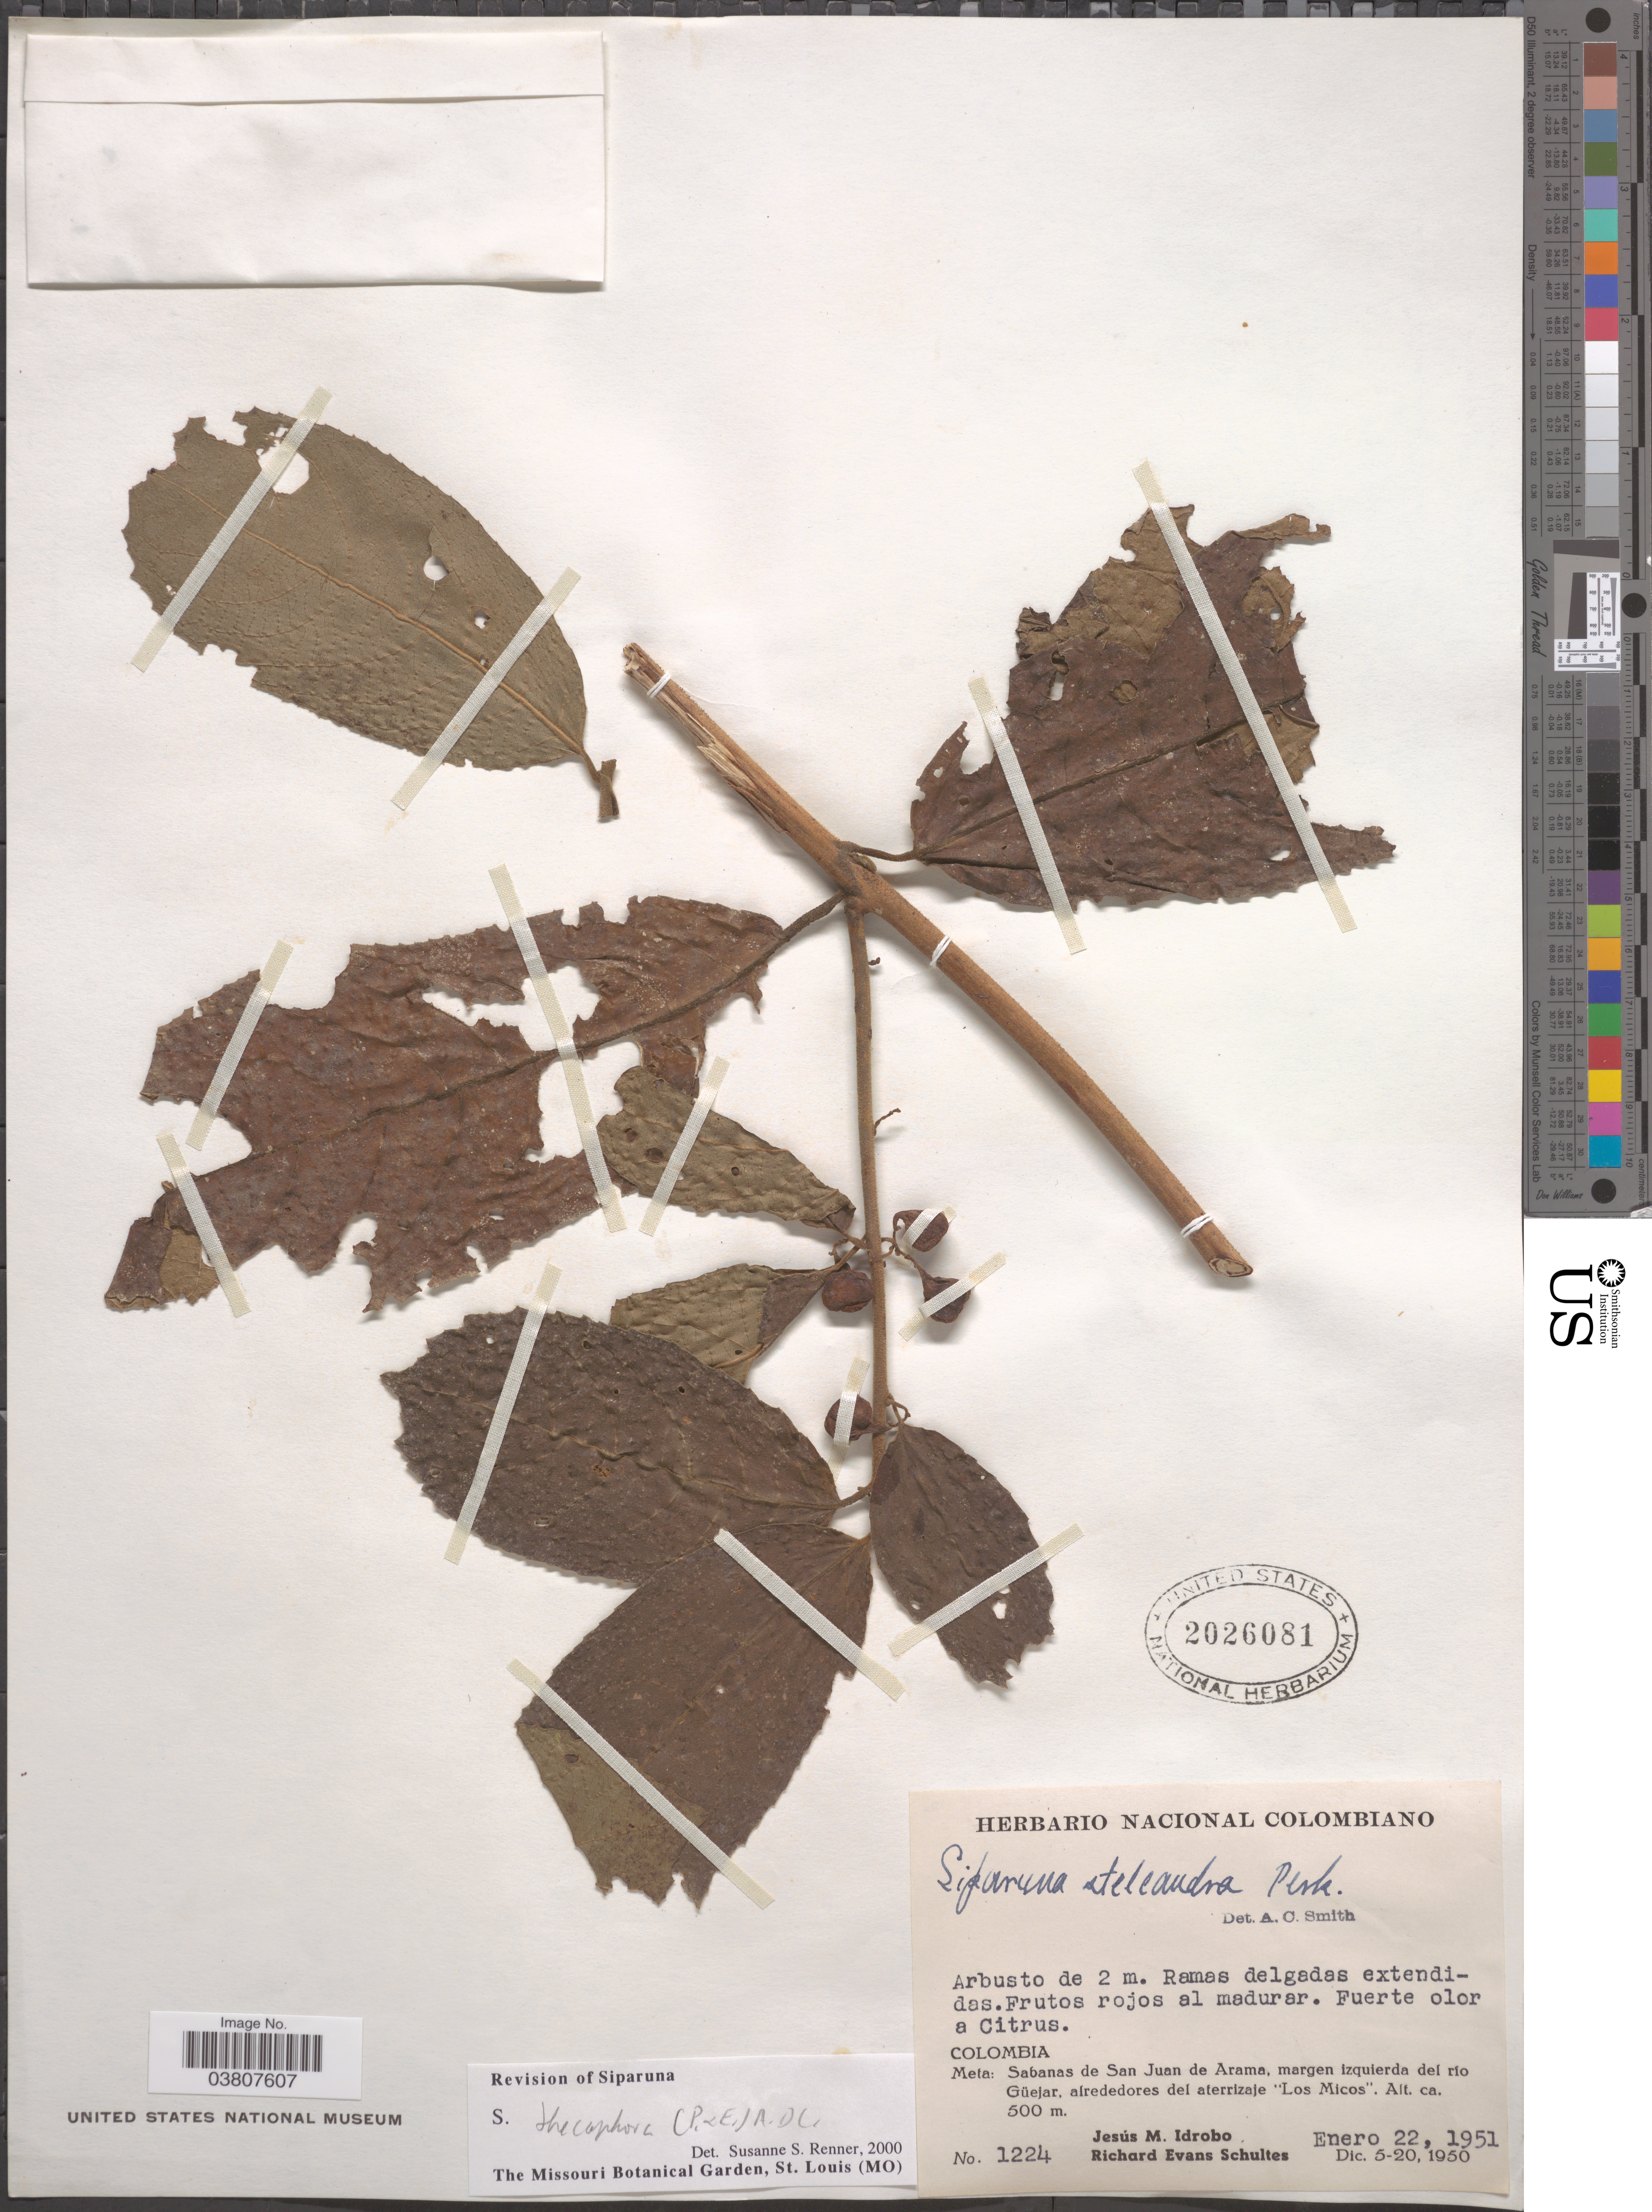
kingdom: Plantae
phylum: Tracheophyta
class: Magnoliopsida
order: Laurales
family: Siparunaceae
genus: Siparuna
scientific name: Siparuna thecaphora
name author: (Poepp. & Endl.) A. DC.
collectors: J. M. Idrobo & R. E. Schultes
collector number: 1224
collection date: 1951-01-22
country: Colombia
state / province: Meta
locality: Sabanas de San Juan de Arama, margen izquierda del río Güejar, alrededores del aterrizaje "Los Micos".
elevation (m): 500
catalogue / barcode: US 2026081